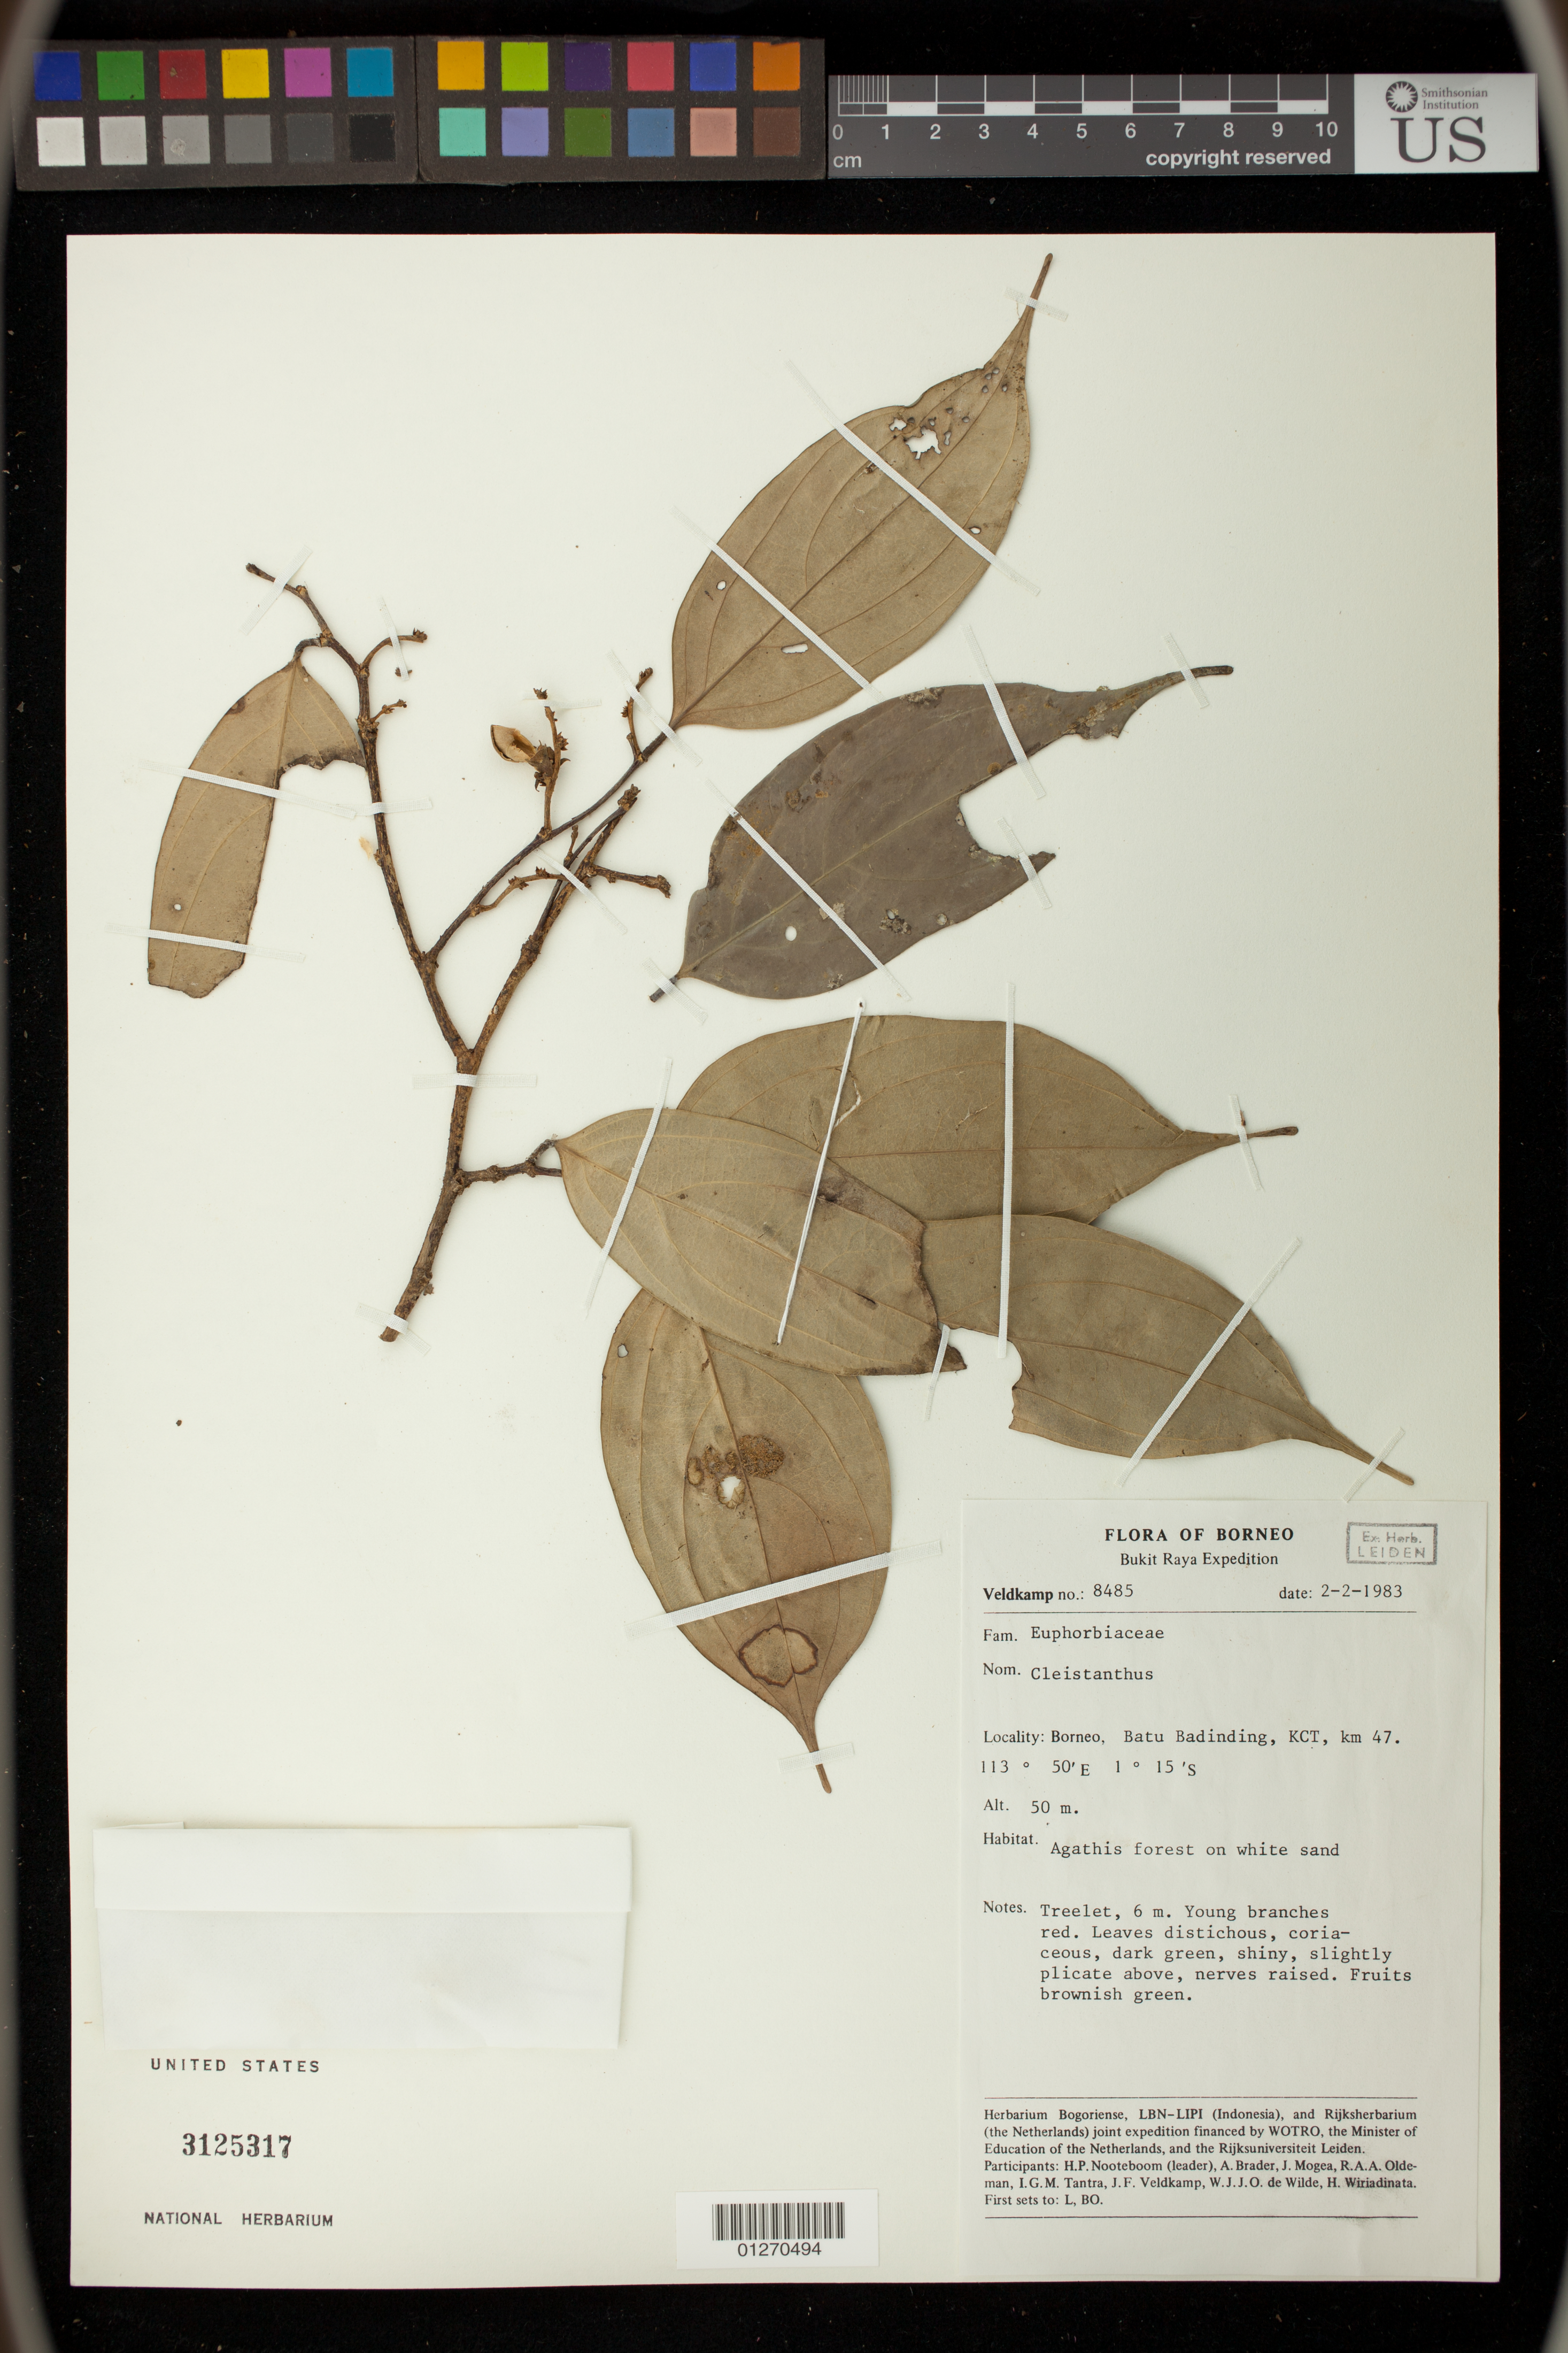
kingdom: Plantae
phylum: Tracheophyta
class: Magnoliopsida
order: Malpighiales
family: Phyllanthaceae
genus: Cleistanthus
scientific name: Cleistanthus sp.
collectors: -. Veldkamp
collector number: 8485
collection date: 1983-02-02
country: Indonesia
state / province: Kalimantan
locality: Bukit Raya expedition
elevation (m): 50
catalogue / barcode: US 3125317